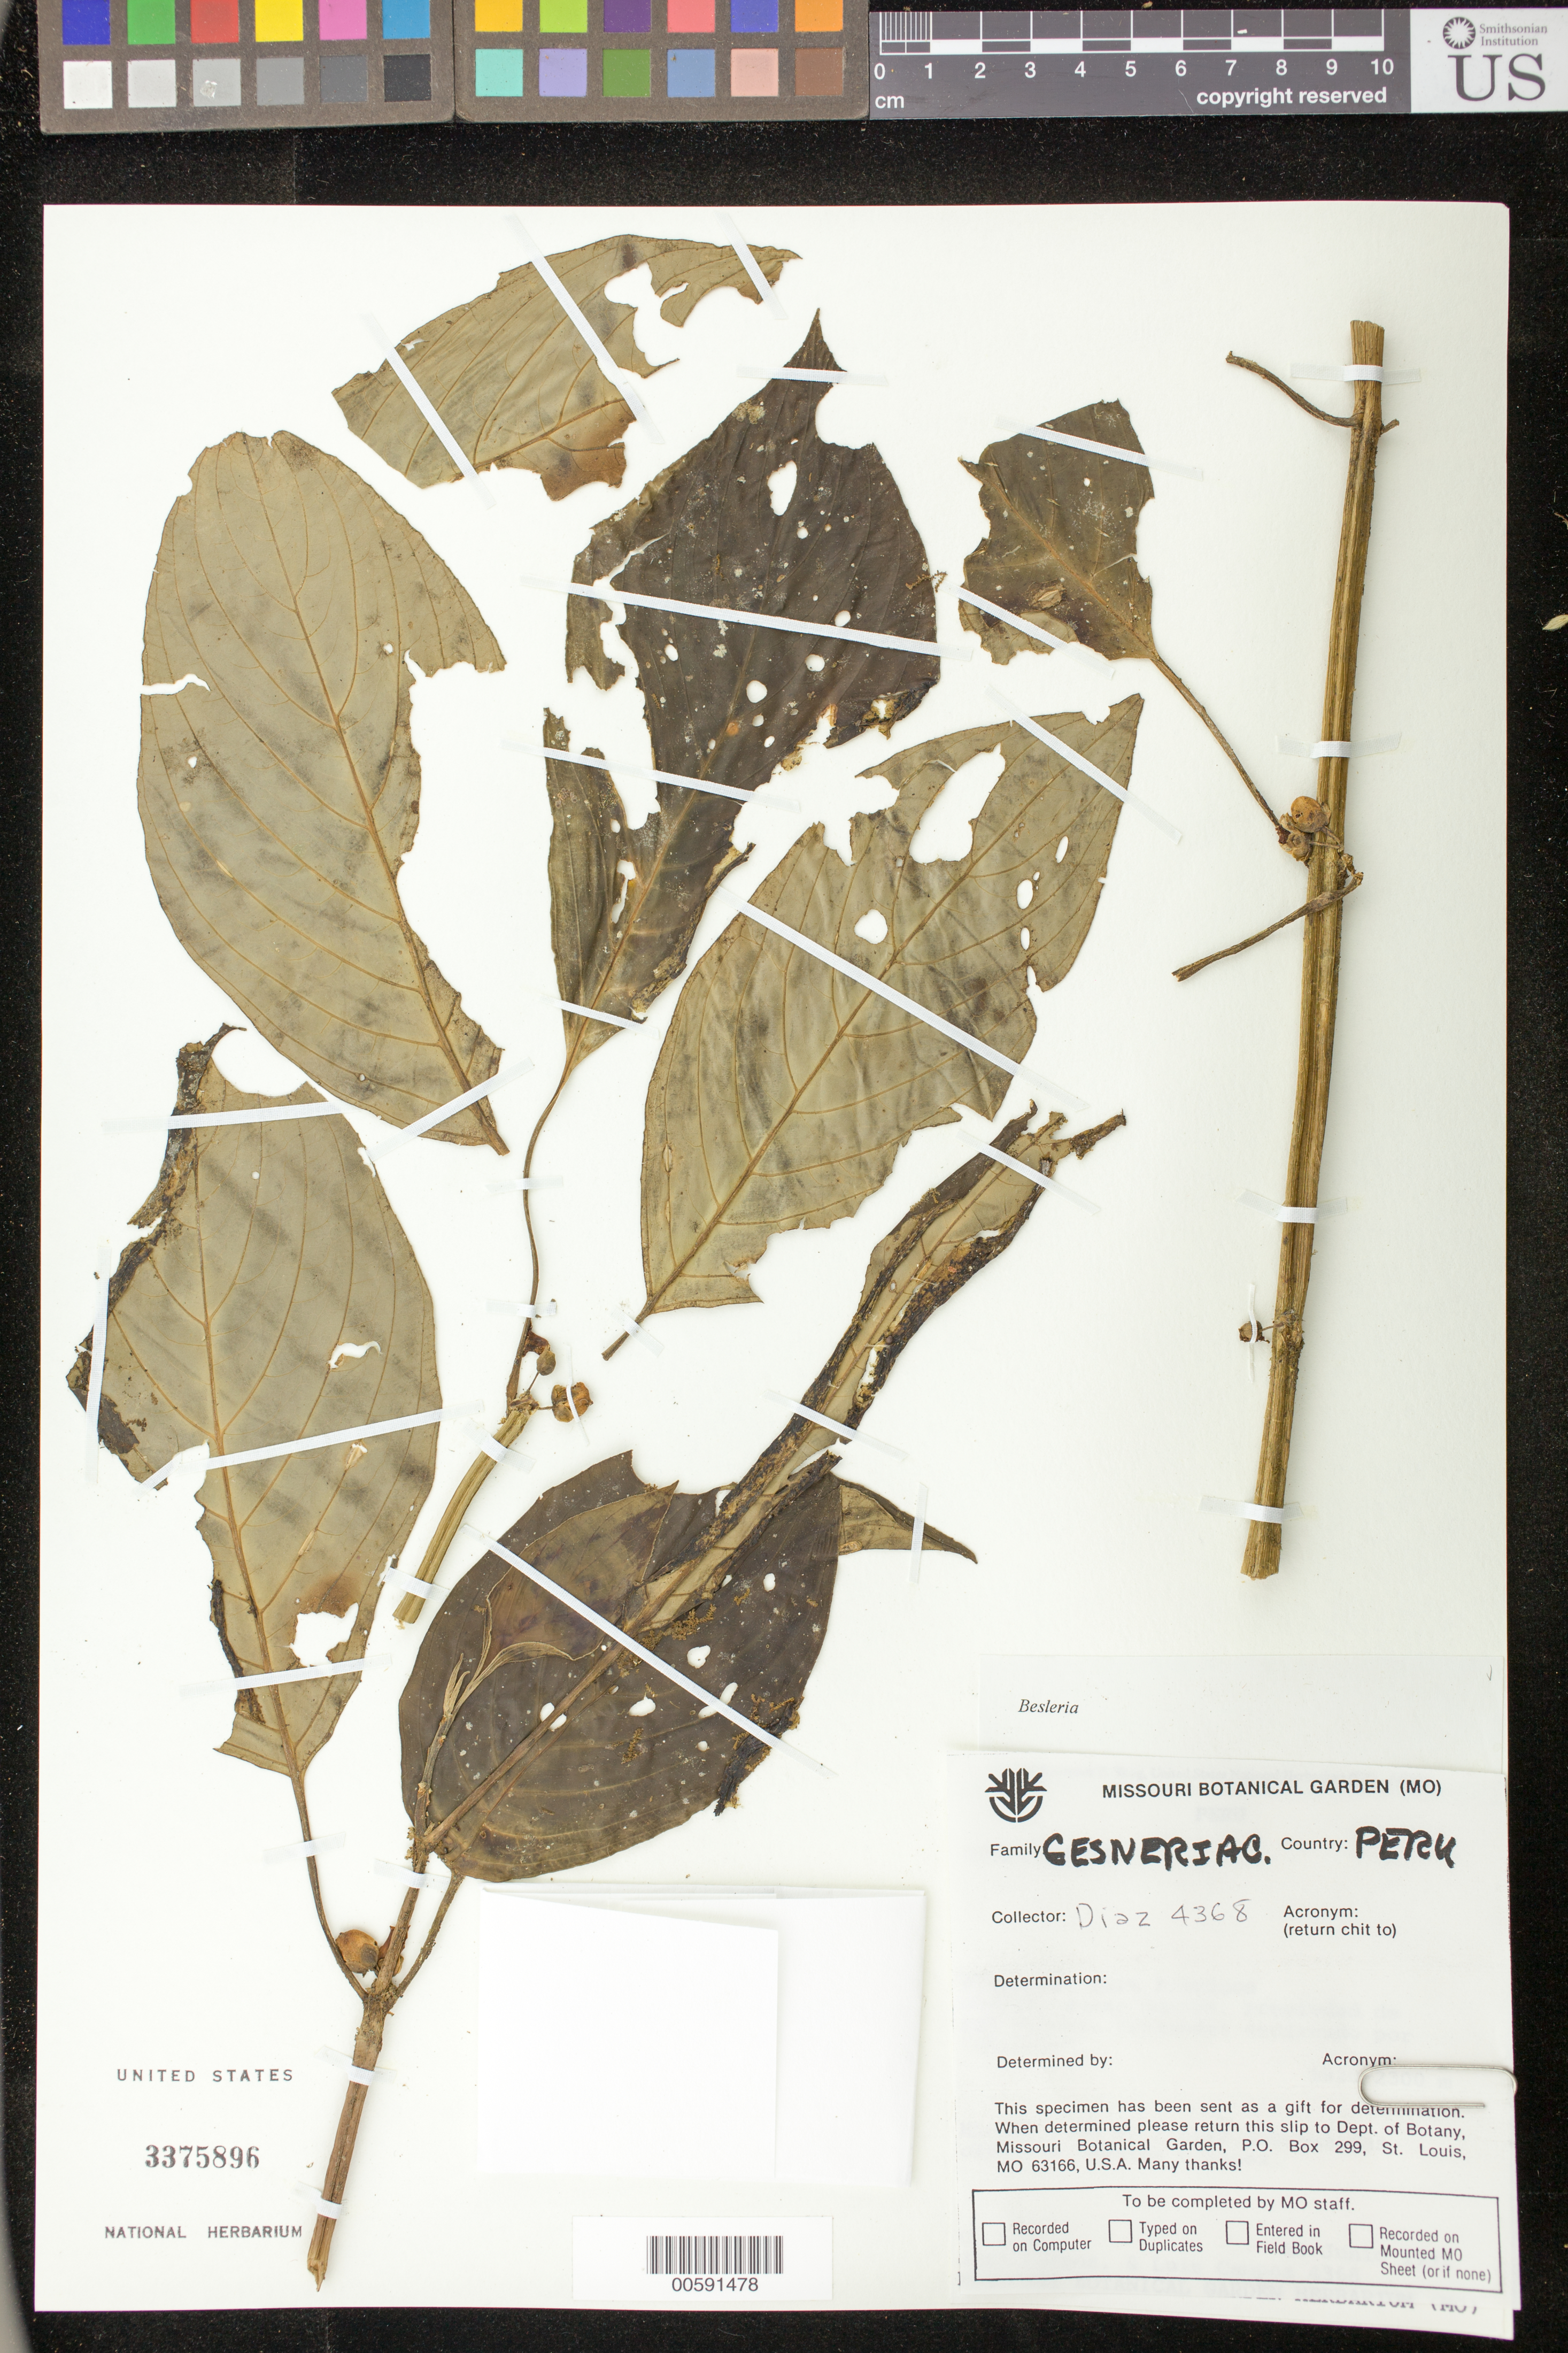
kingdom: Plantae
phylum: Tracheophyta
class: Magnoliopsida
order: Lamiales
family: Gesneriaceae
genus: Besleria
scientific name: Besleria sp.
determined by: Clark, J. L., (SEL), The Marie Selby Botanical Garden (UNITED STATES)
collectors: C. Díaz S., J. Campos & L. Campos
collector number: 4368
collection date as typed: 18 Jun 1991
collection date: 1991-06-18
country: Peru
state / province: Amazonas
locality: Prov. Luya; Ocallí, anexo Ouispe, propiedad de San Estabau Fernández esctraudo por "Galeras"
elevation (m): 1920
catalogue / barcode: US 3375896